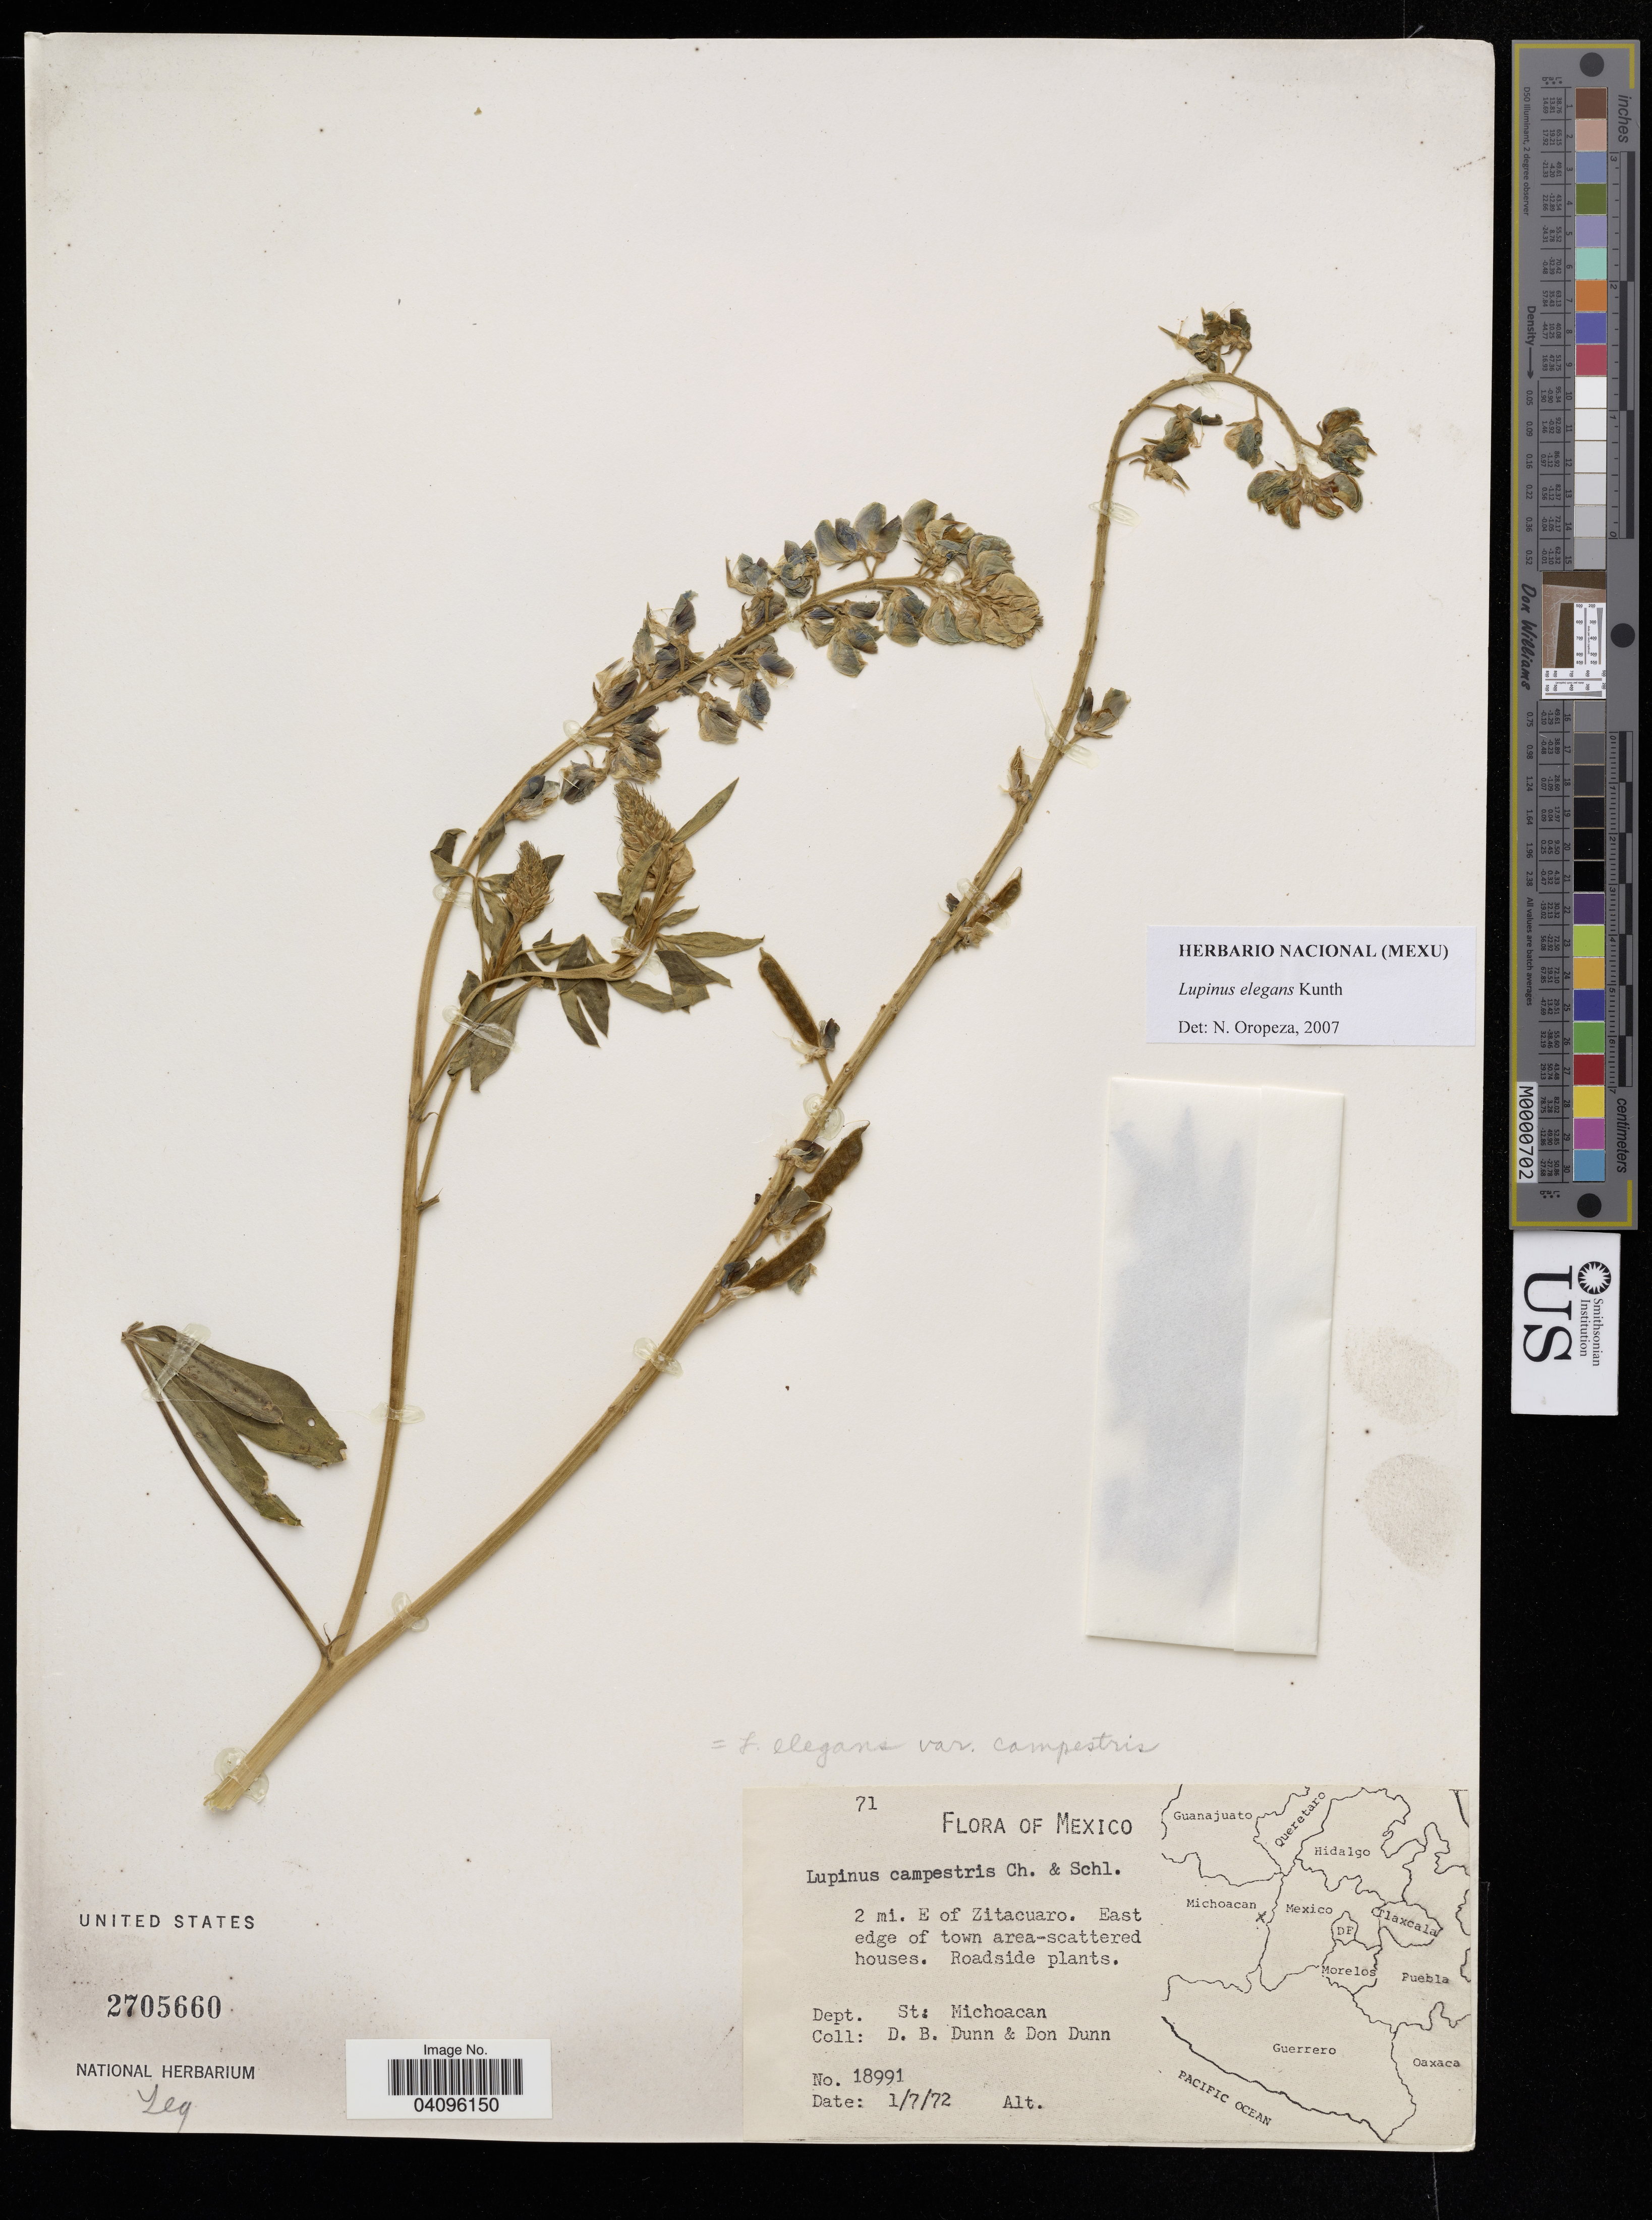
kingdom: Plantae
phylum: Tracheophyta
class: Magnoliopsida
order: Fabales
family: Fabaceae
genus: Lupinus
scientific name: Lupinus elegans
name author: Kunth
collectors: D. B. Dunn & D. Dunn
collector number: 18991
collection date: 1972-07-01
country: Mexico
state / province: Michoacán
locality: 2 mi. E of Zitacuaro. East edge of town area-scattered houses.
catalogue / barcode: US 2705660